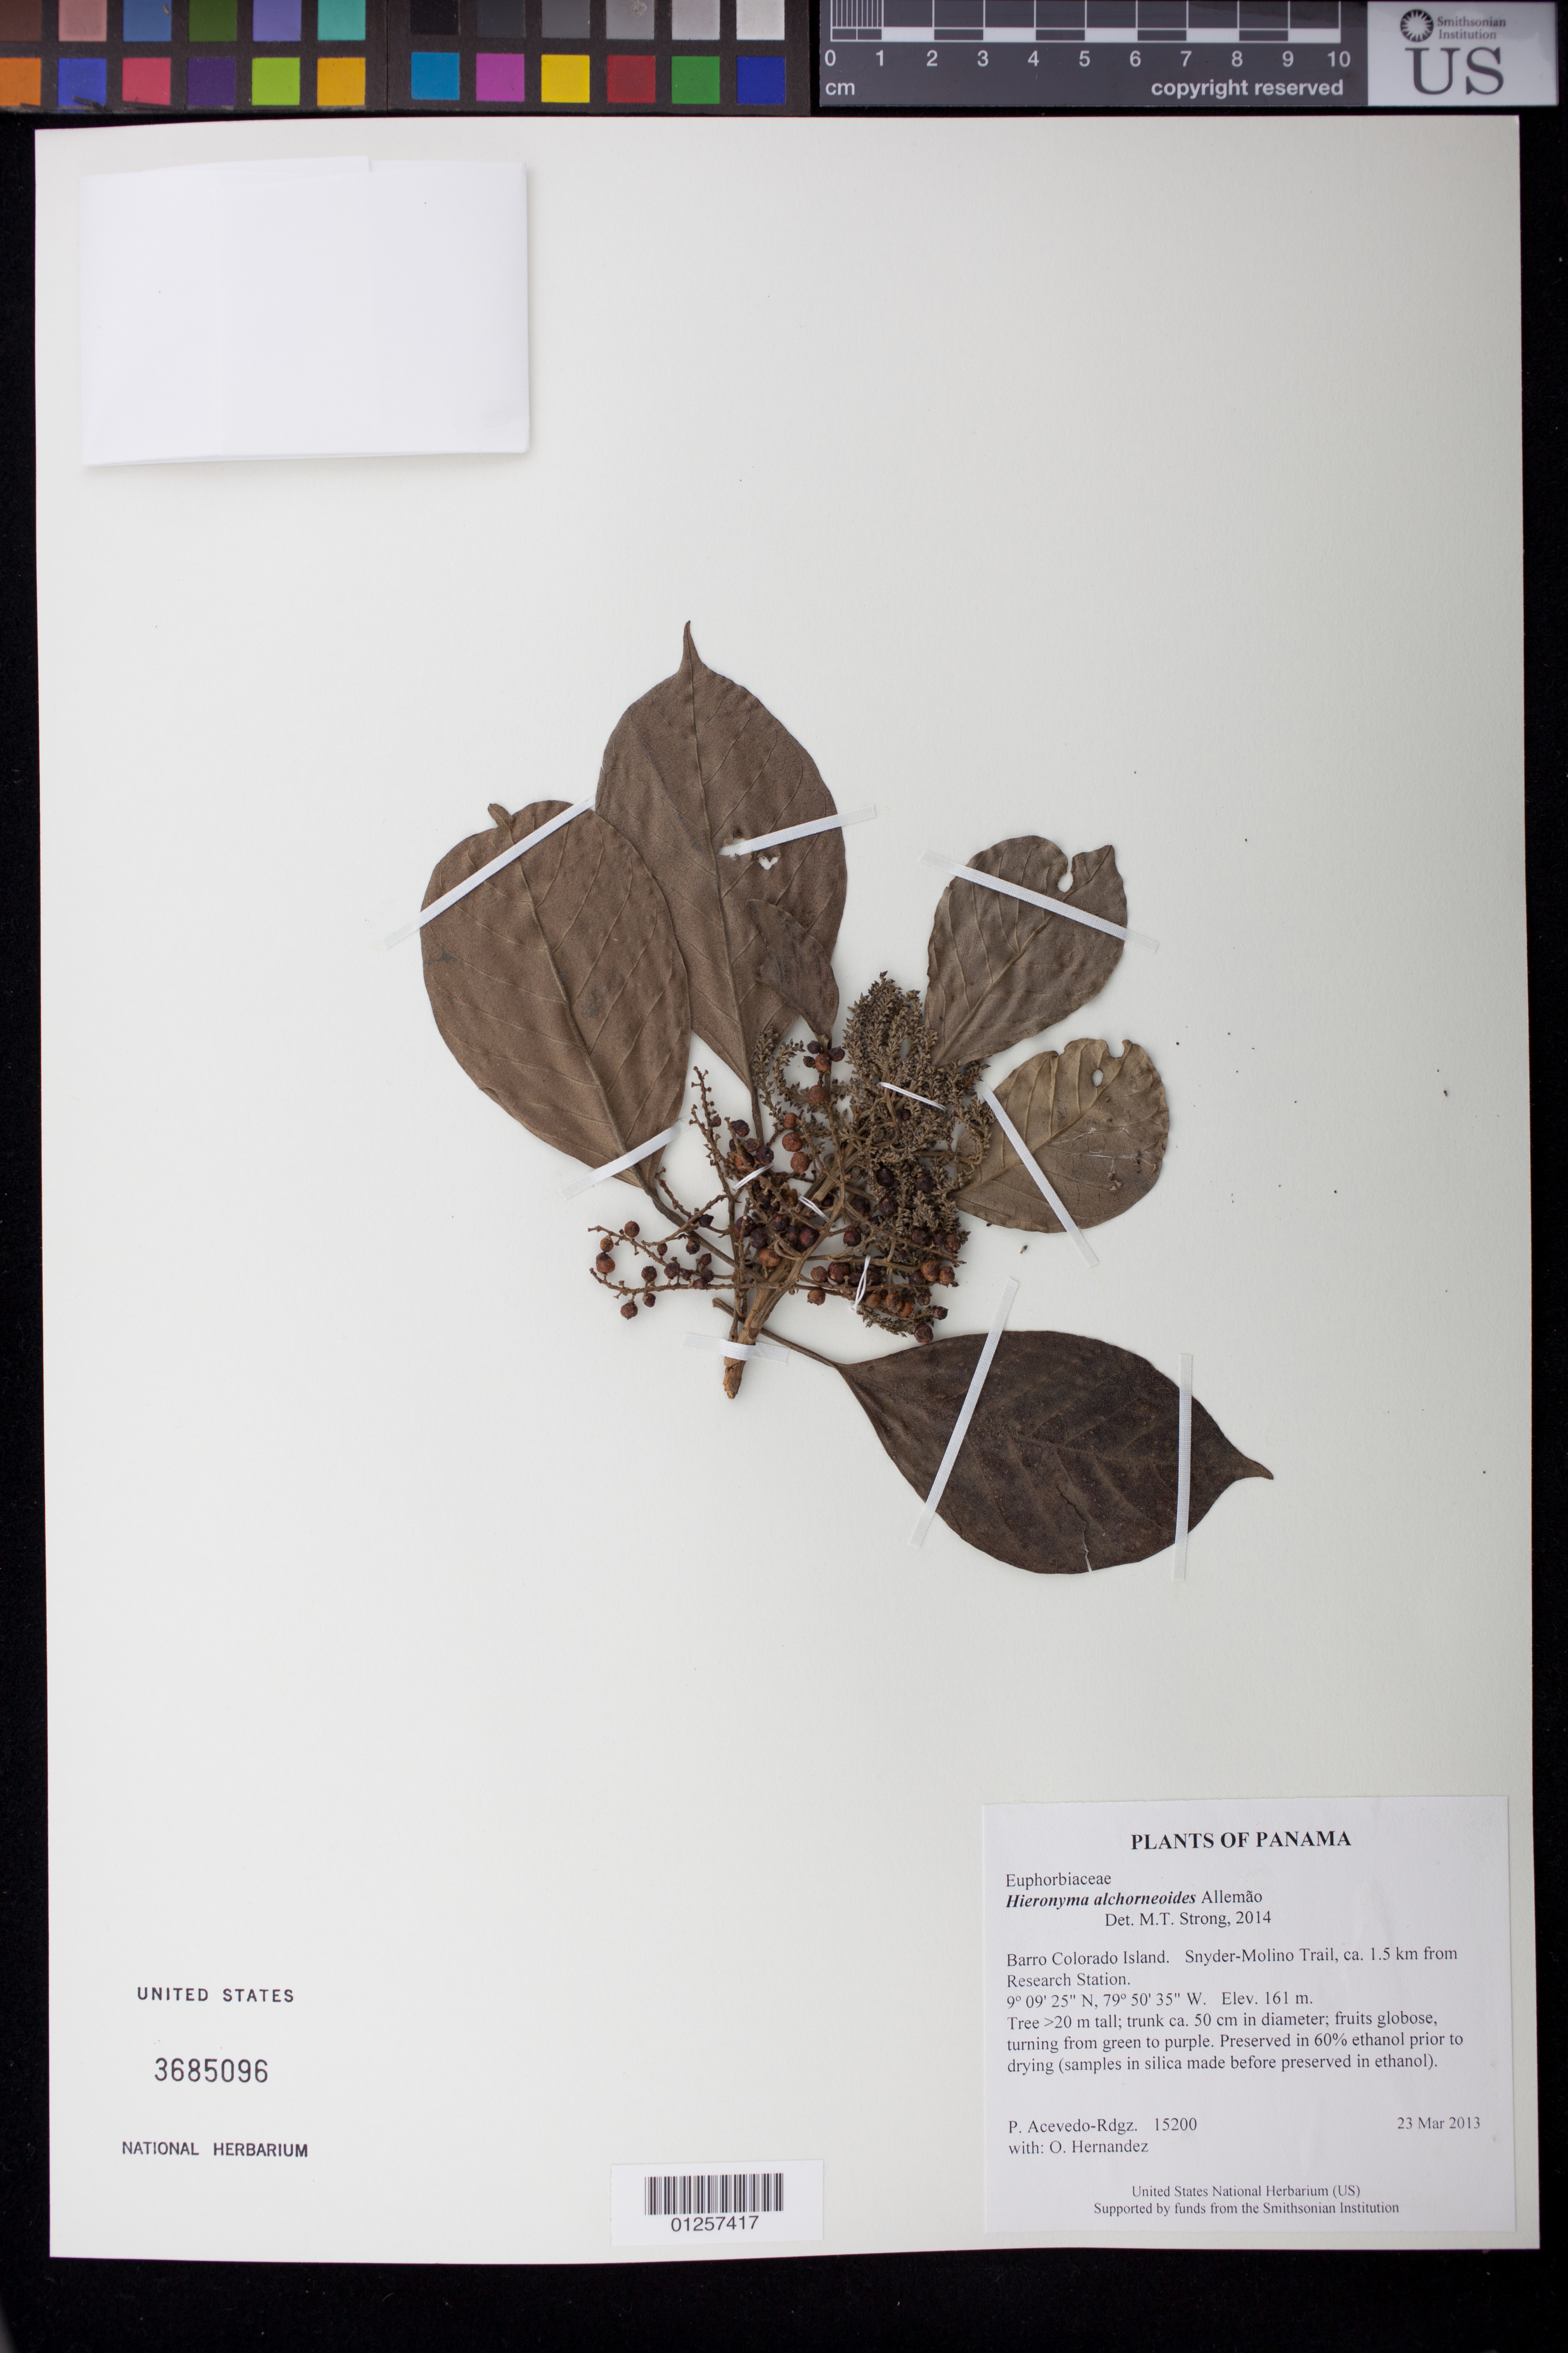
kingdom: Plantae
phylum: Tracheophyta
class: Magnoliopsida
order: Malpighiales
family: Phyllanthaceae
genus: Hieronyma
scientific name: Hieronyma alchorneoides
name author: Allemão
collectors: P. Acevedo-Rodr. & O. Hernandez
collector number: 15200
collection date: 2013-03-23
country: Panama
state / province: Panamá Oeste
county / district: Canal Zone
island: Barro Colorado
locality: Snyder-Molino Trail, ca. 1.5 km from Research Station.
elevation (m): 161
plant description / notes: Preserved in 60% ethanol prior to drying (samples in silica made before preserved in ethanol).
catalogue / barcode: US 3685096